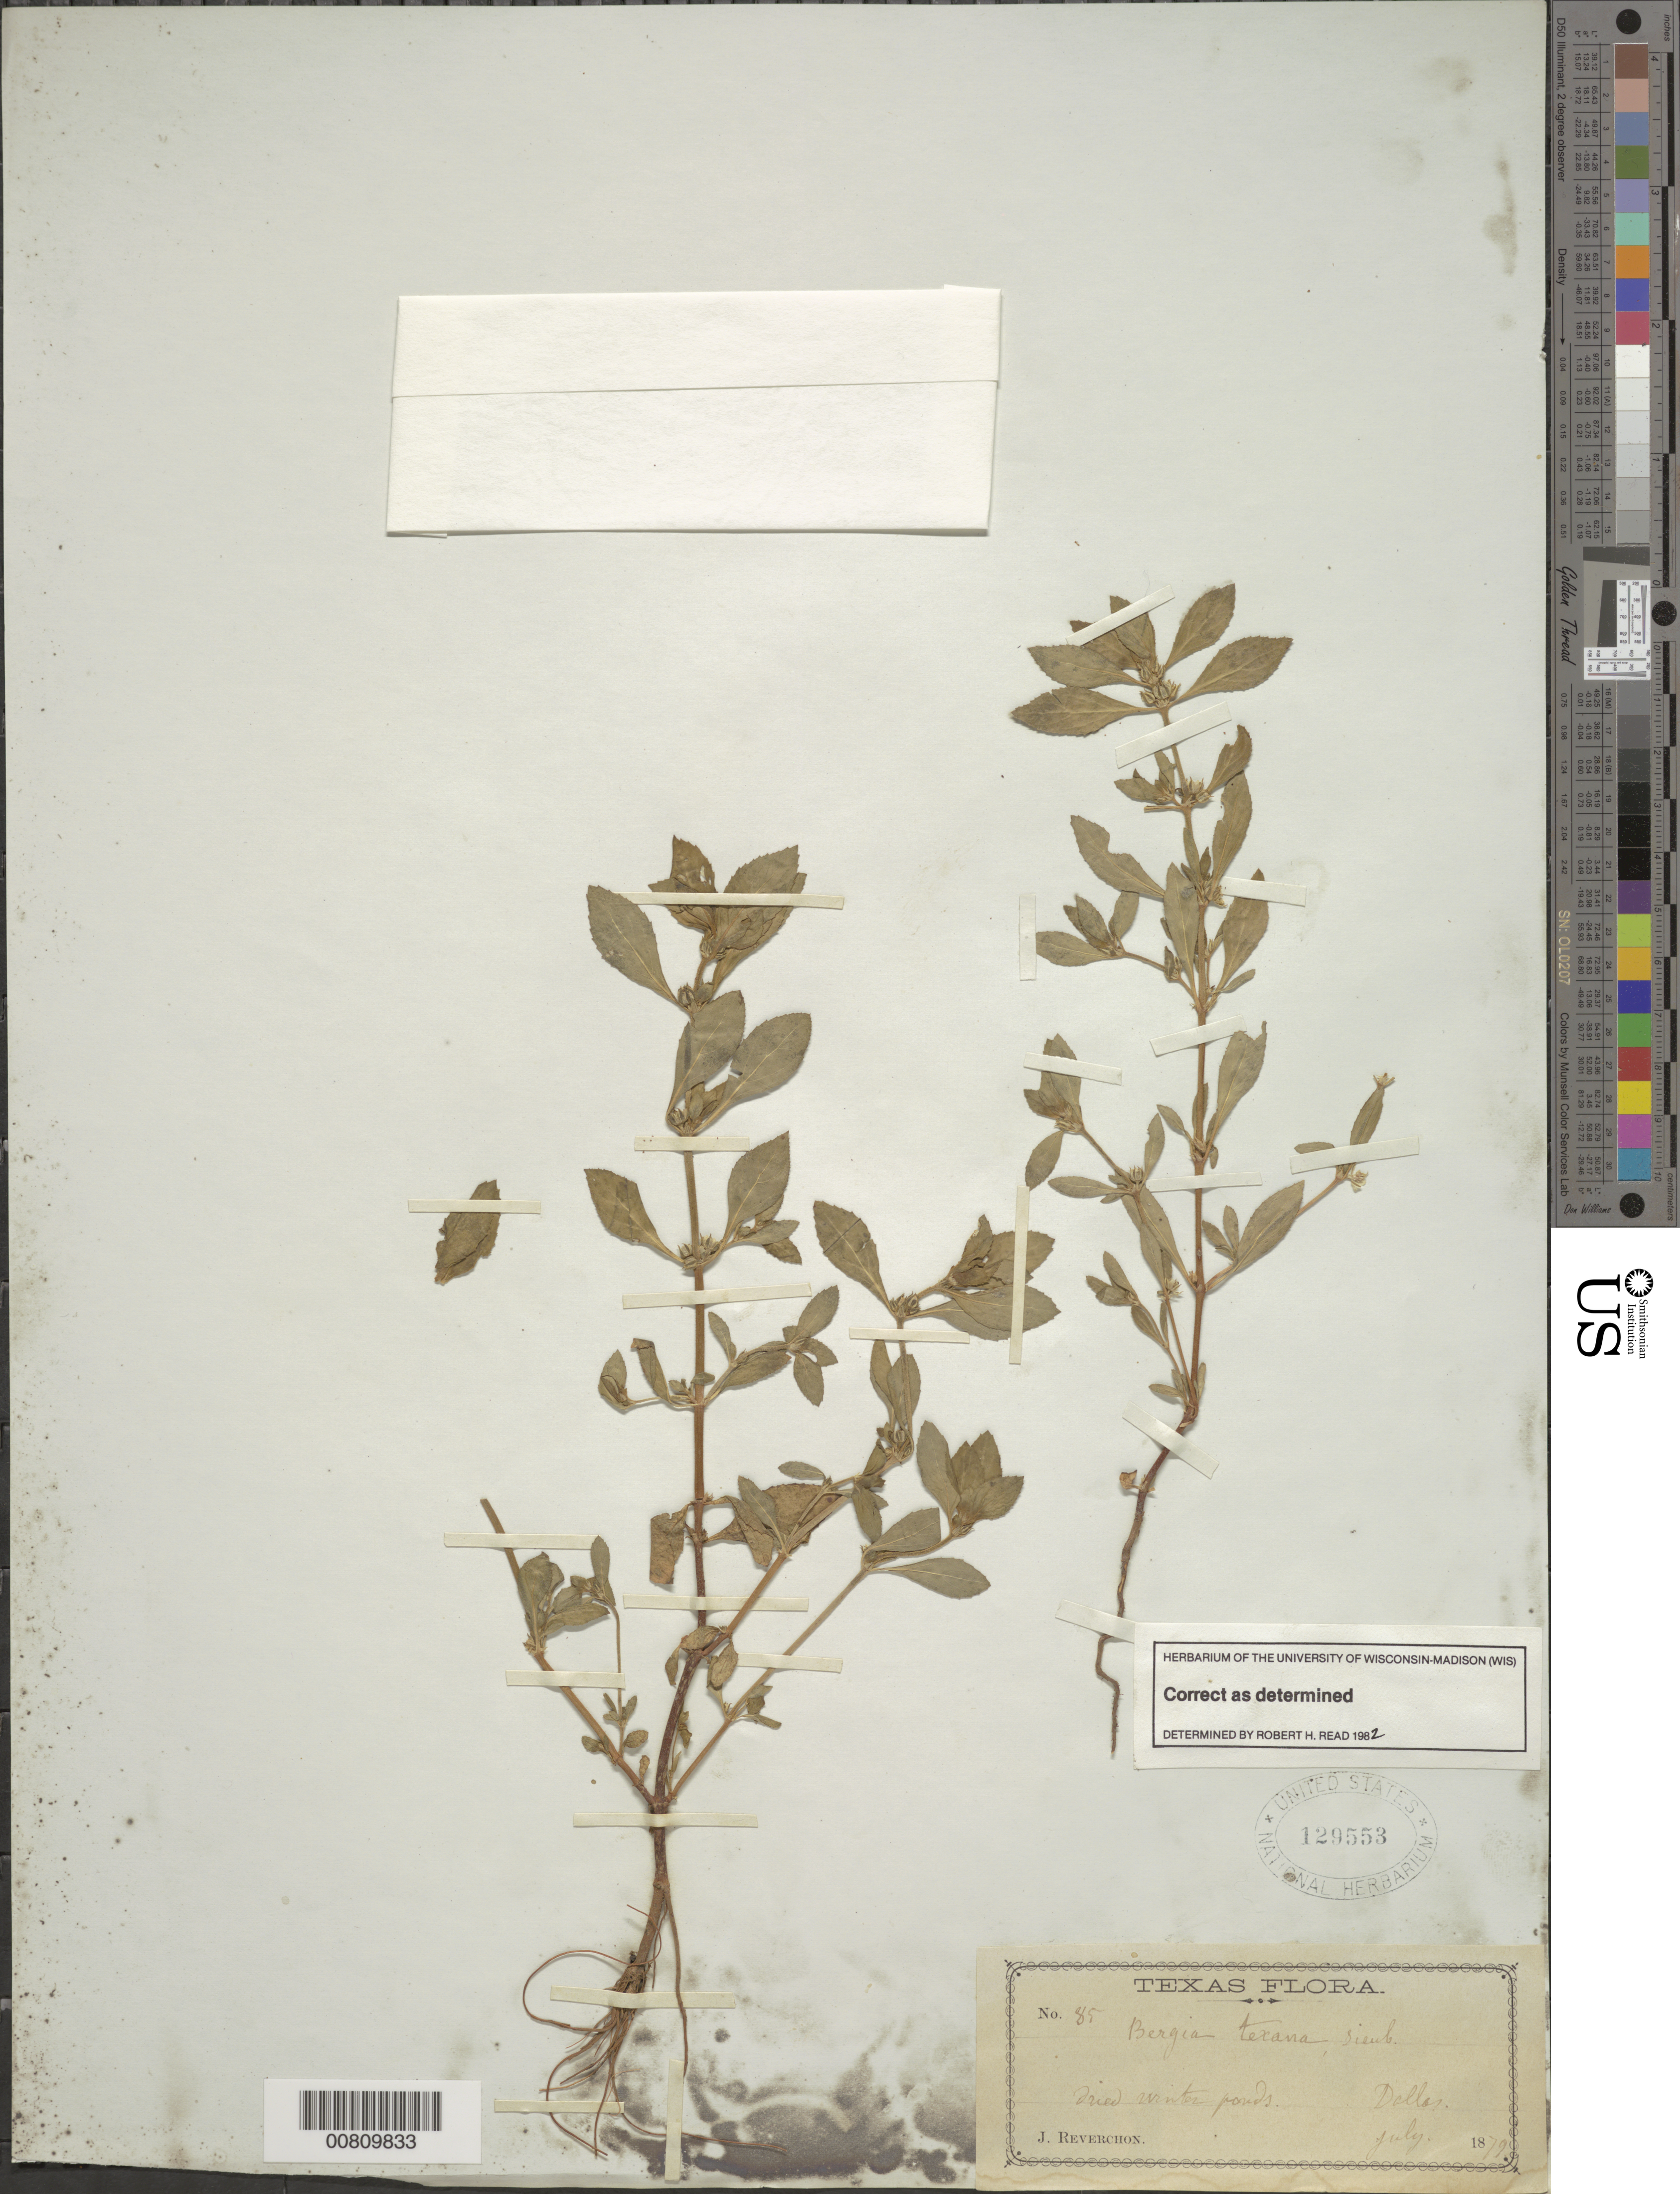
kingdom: Plantae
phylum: Tracheophyta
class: Magnoliopsida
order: Malpighiales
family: Elatinaceae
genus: Bergia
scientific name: Bergia texana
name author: (Hook.) Seub.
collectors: J. Reverchon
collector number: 85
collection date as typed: Jul 1879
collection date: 1879-07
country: United States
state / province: Texas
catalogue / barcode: US 129553